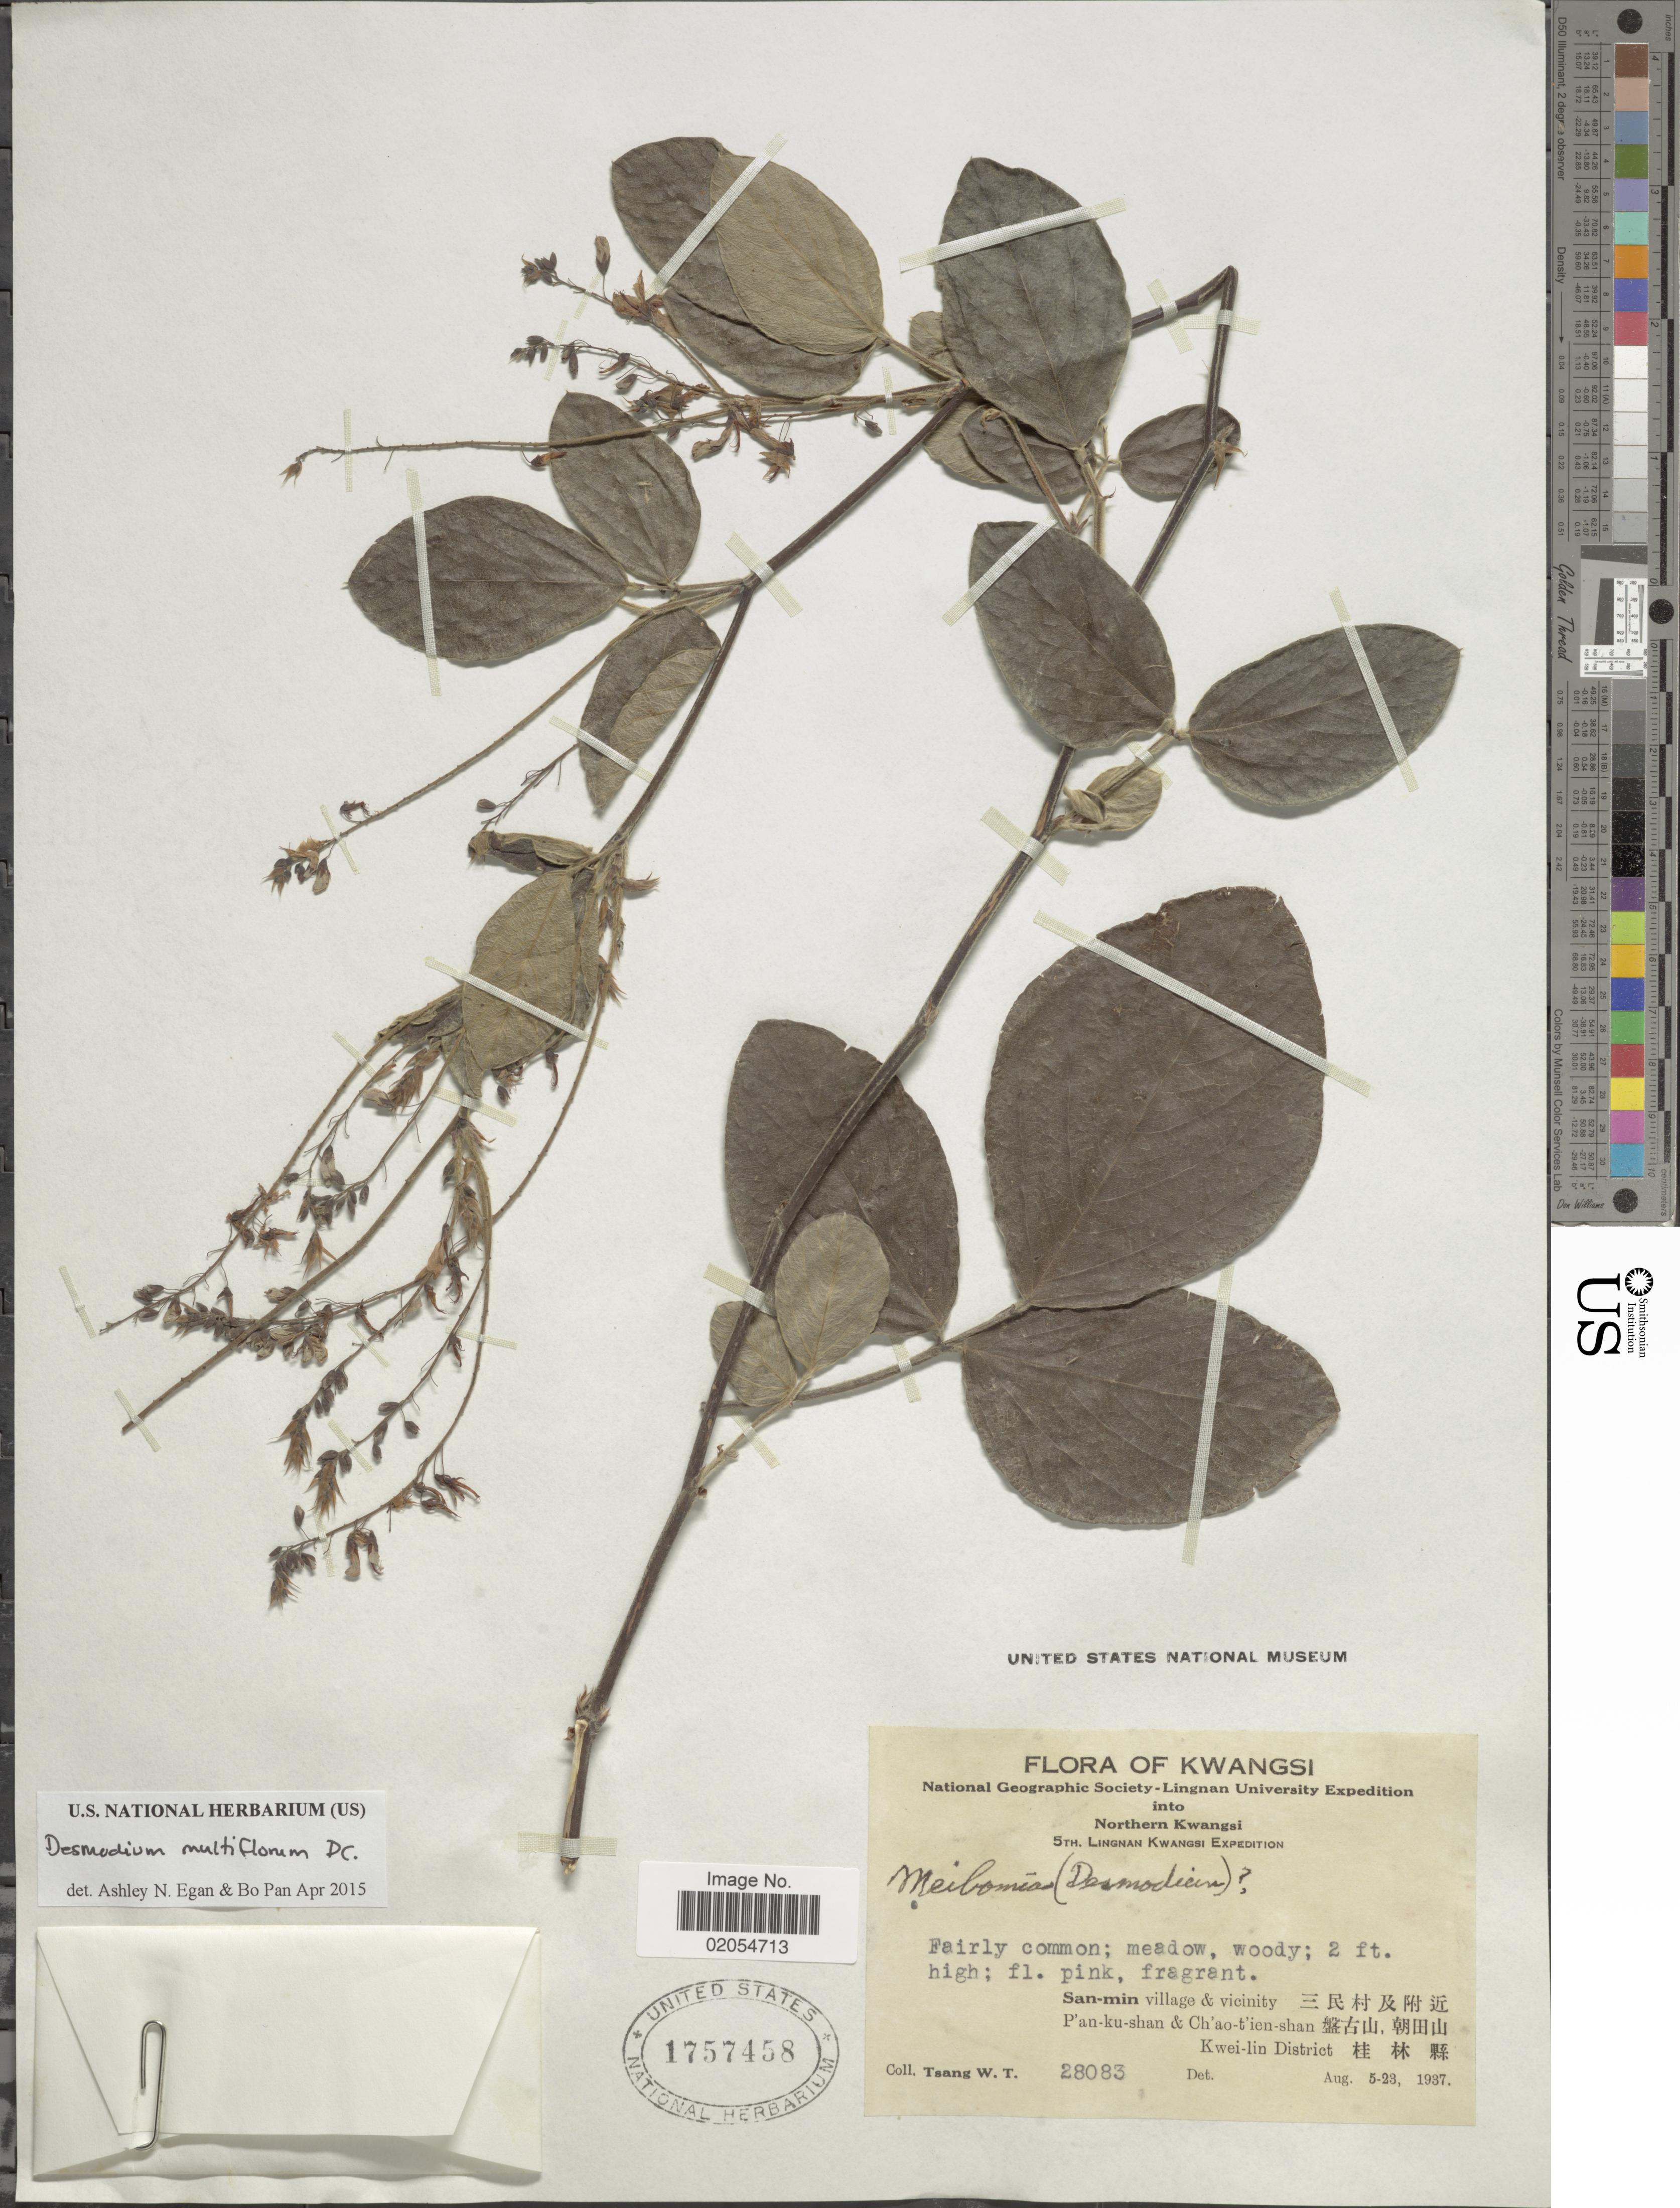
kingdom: Plantae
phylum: Tracheophyta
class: Magnoliopsida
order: Fabales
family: Fabaceae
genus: Ototropis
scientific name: Ototropis multiflora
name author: (DC.) H. Ohashi & K. Ohashi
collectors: W. T. Tsang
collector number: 28083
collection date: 1937-08-05/1937-08-23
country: China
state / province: Guangxi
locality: Northern Kwangsi. San-min village & vicinity. P'an-ku-shan & Ch'ao-t'ien-shan. Kwei-lin District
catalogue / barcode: US 1757458